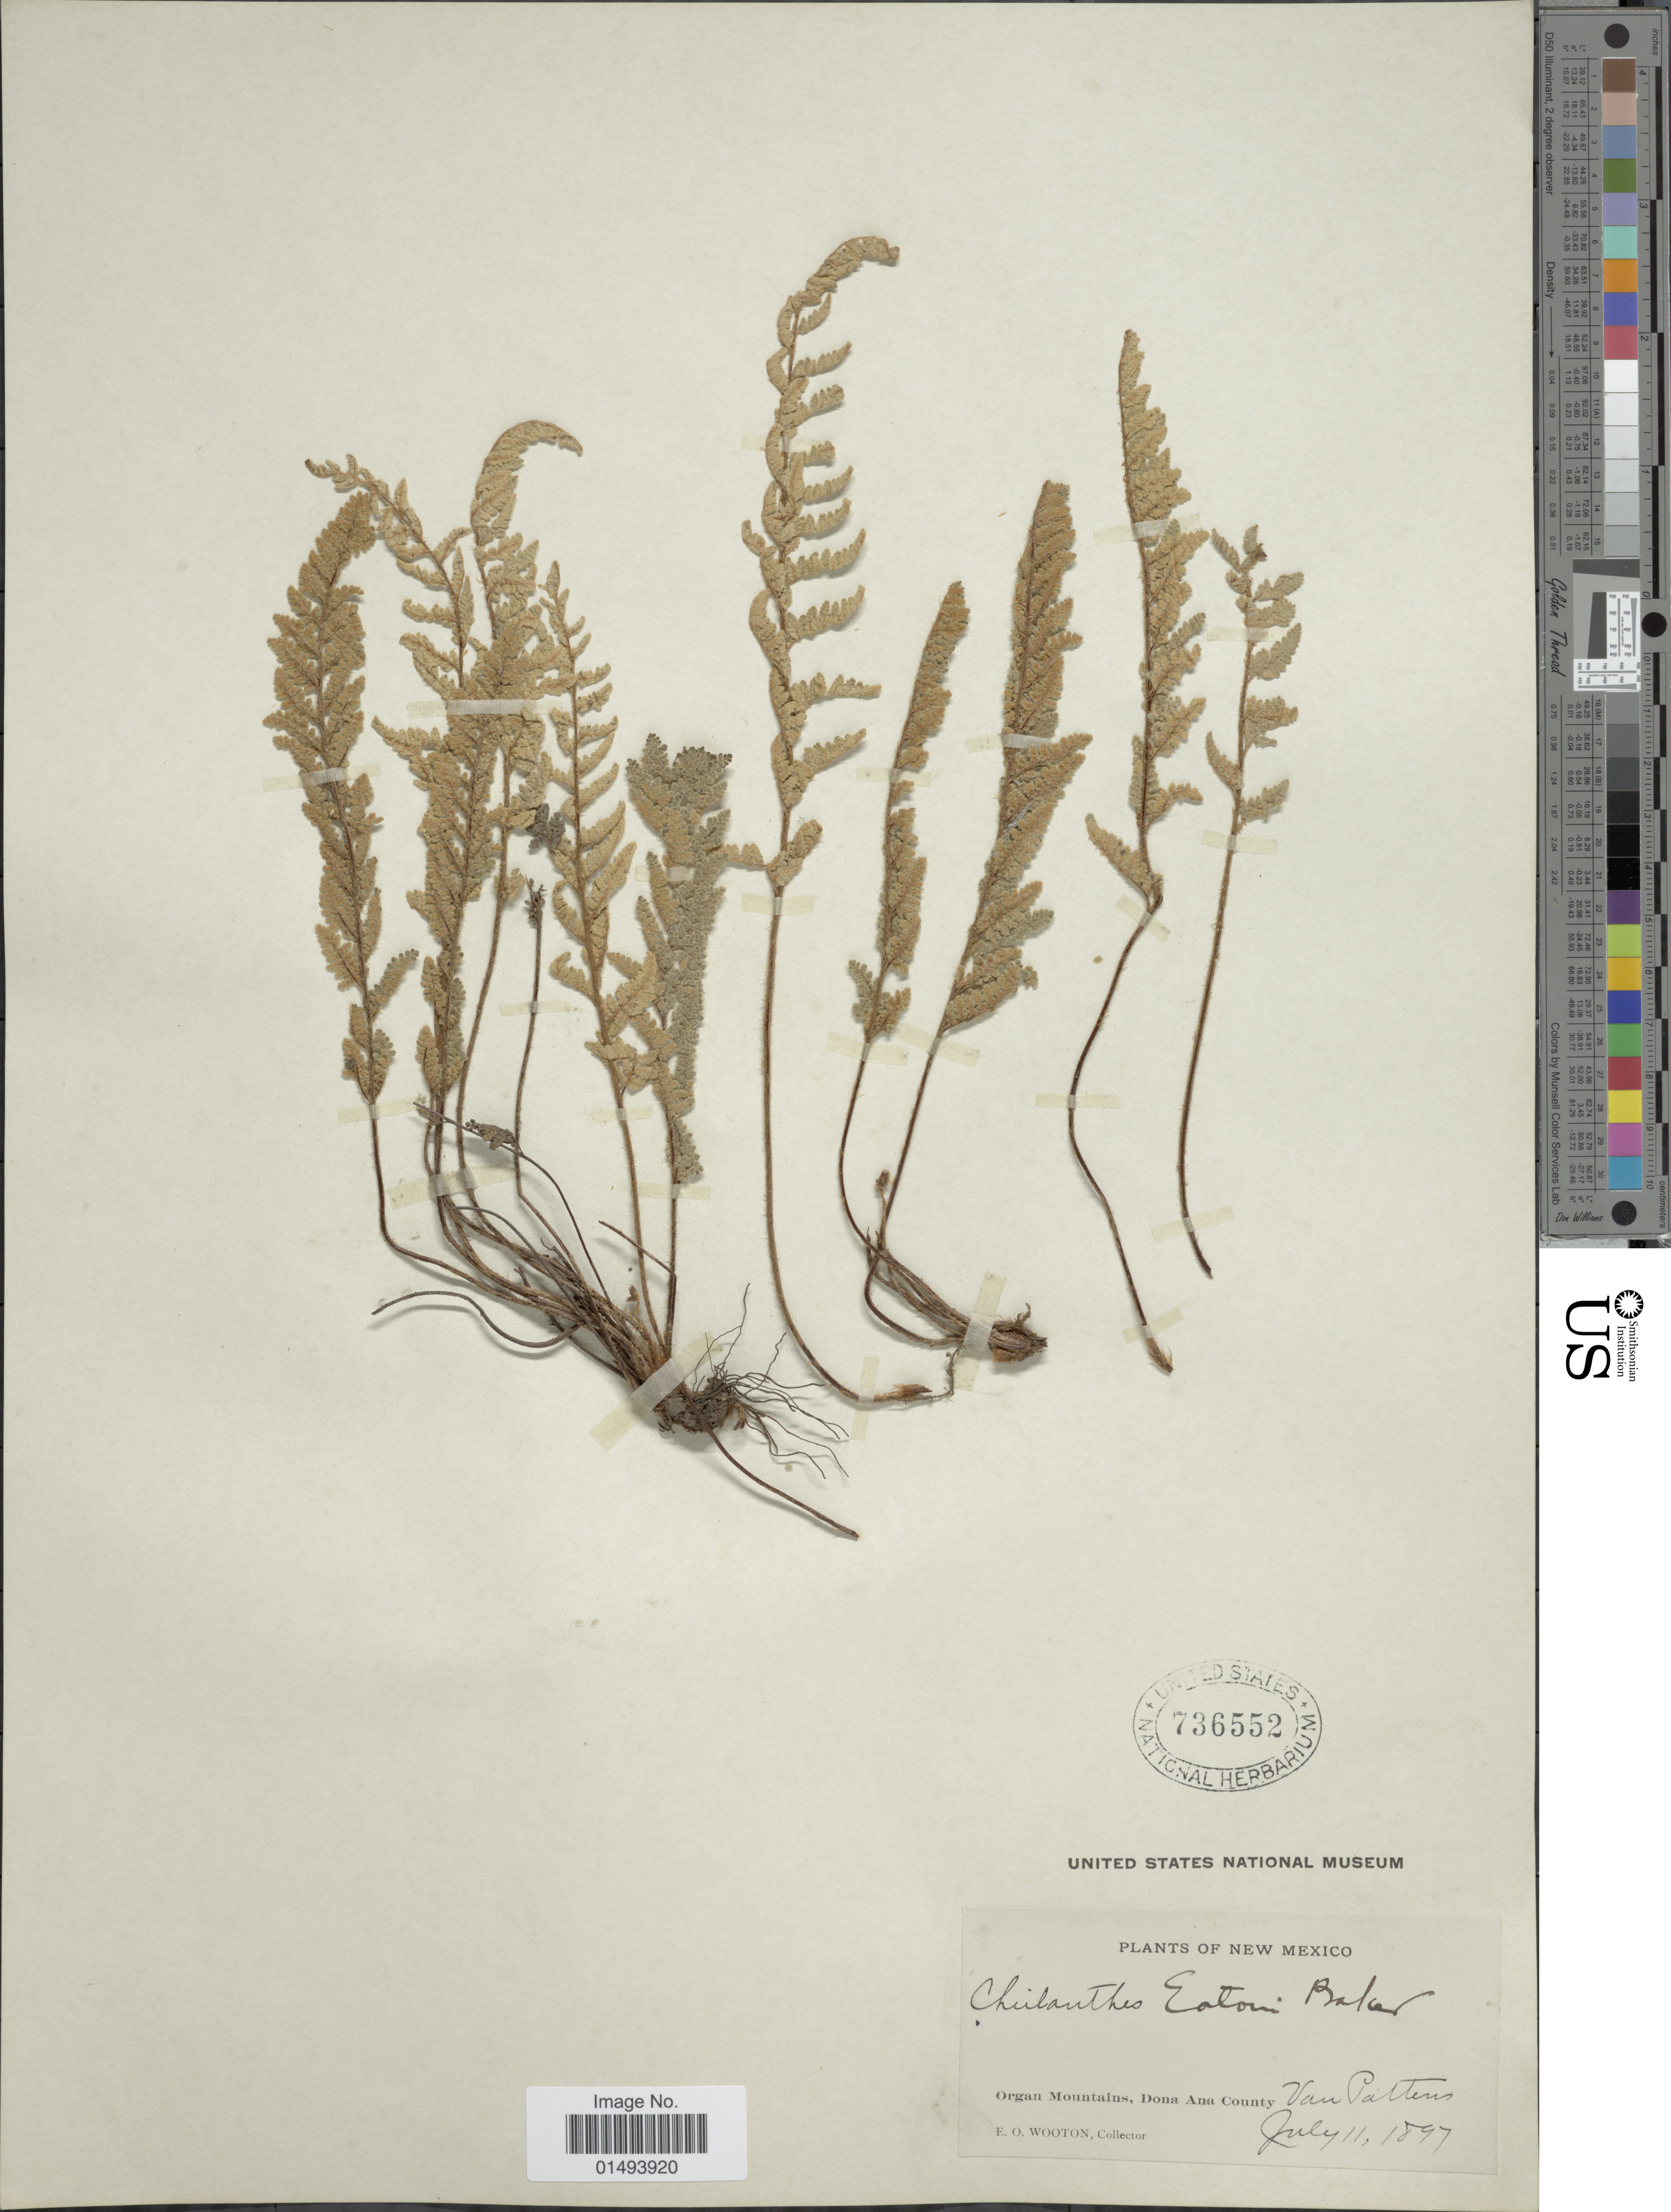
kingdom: Plantae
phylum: Tracheophyta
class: Polypodiopsida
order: Polypodiales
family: Pteridaceae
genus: Myriopteris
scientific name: Myriopteris rufa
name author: Fée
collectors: E. O. Wooton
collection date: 1897-07-11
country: United States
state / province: New Mexico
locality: Plants of New Mexico. Organ Mountains, Dona Ana County, Van Pattens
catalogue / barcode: US 736552